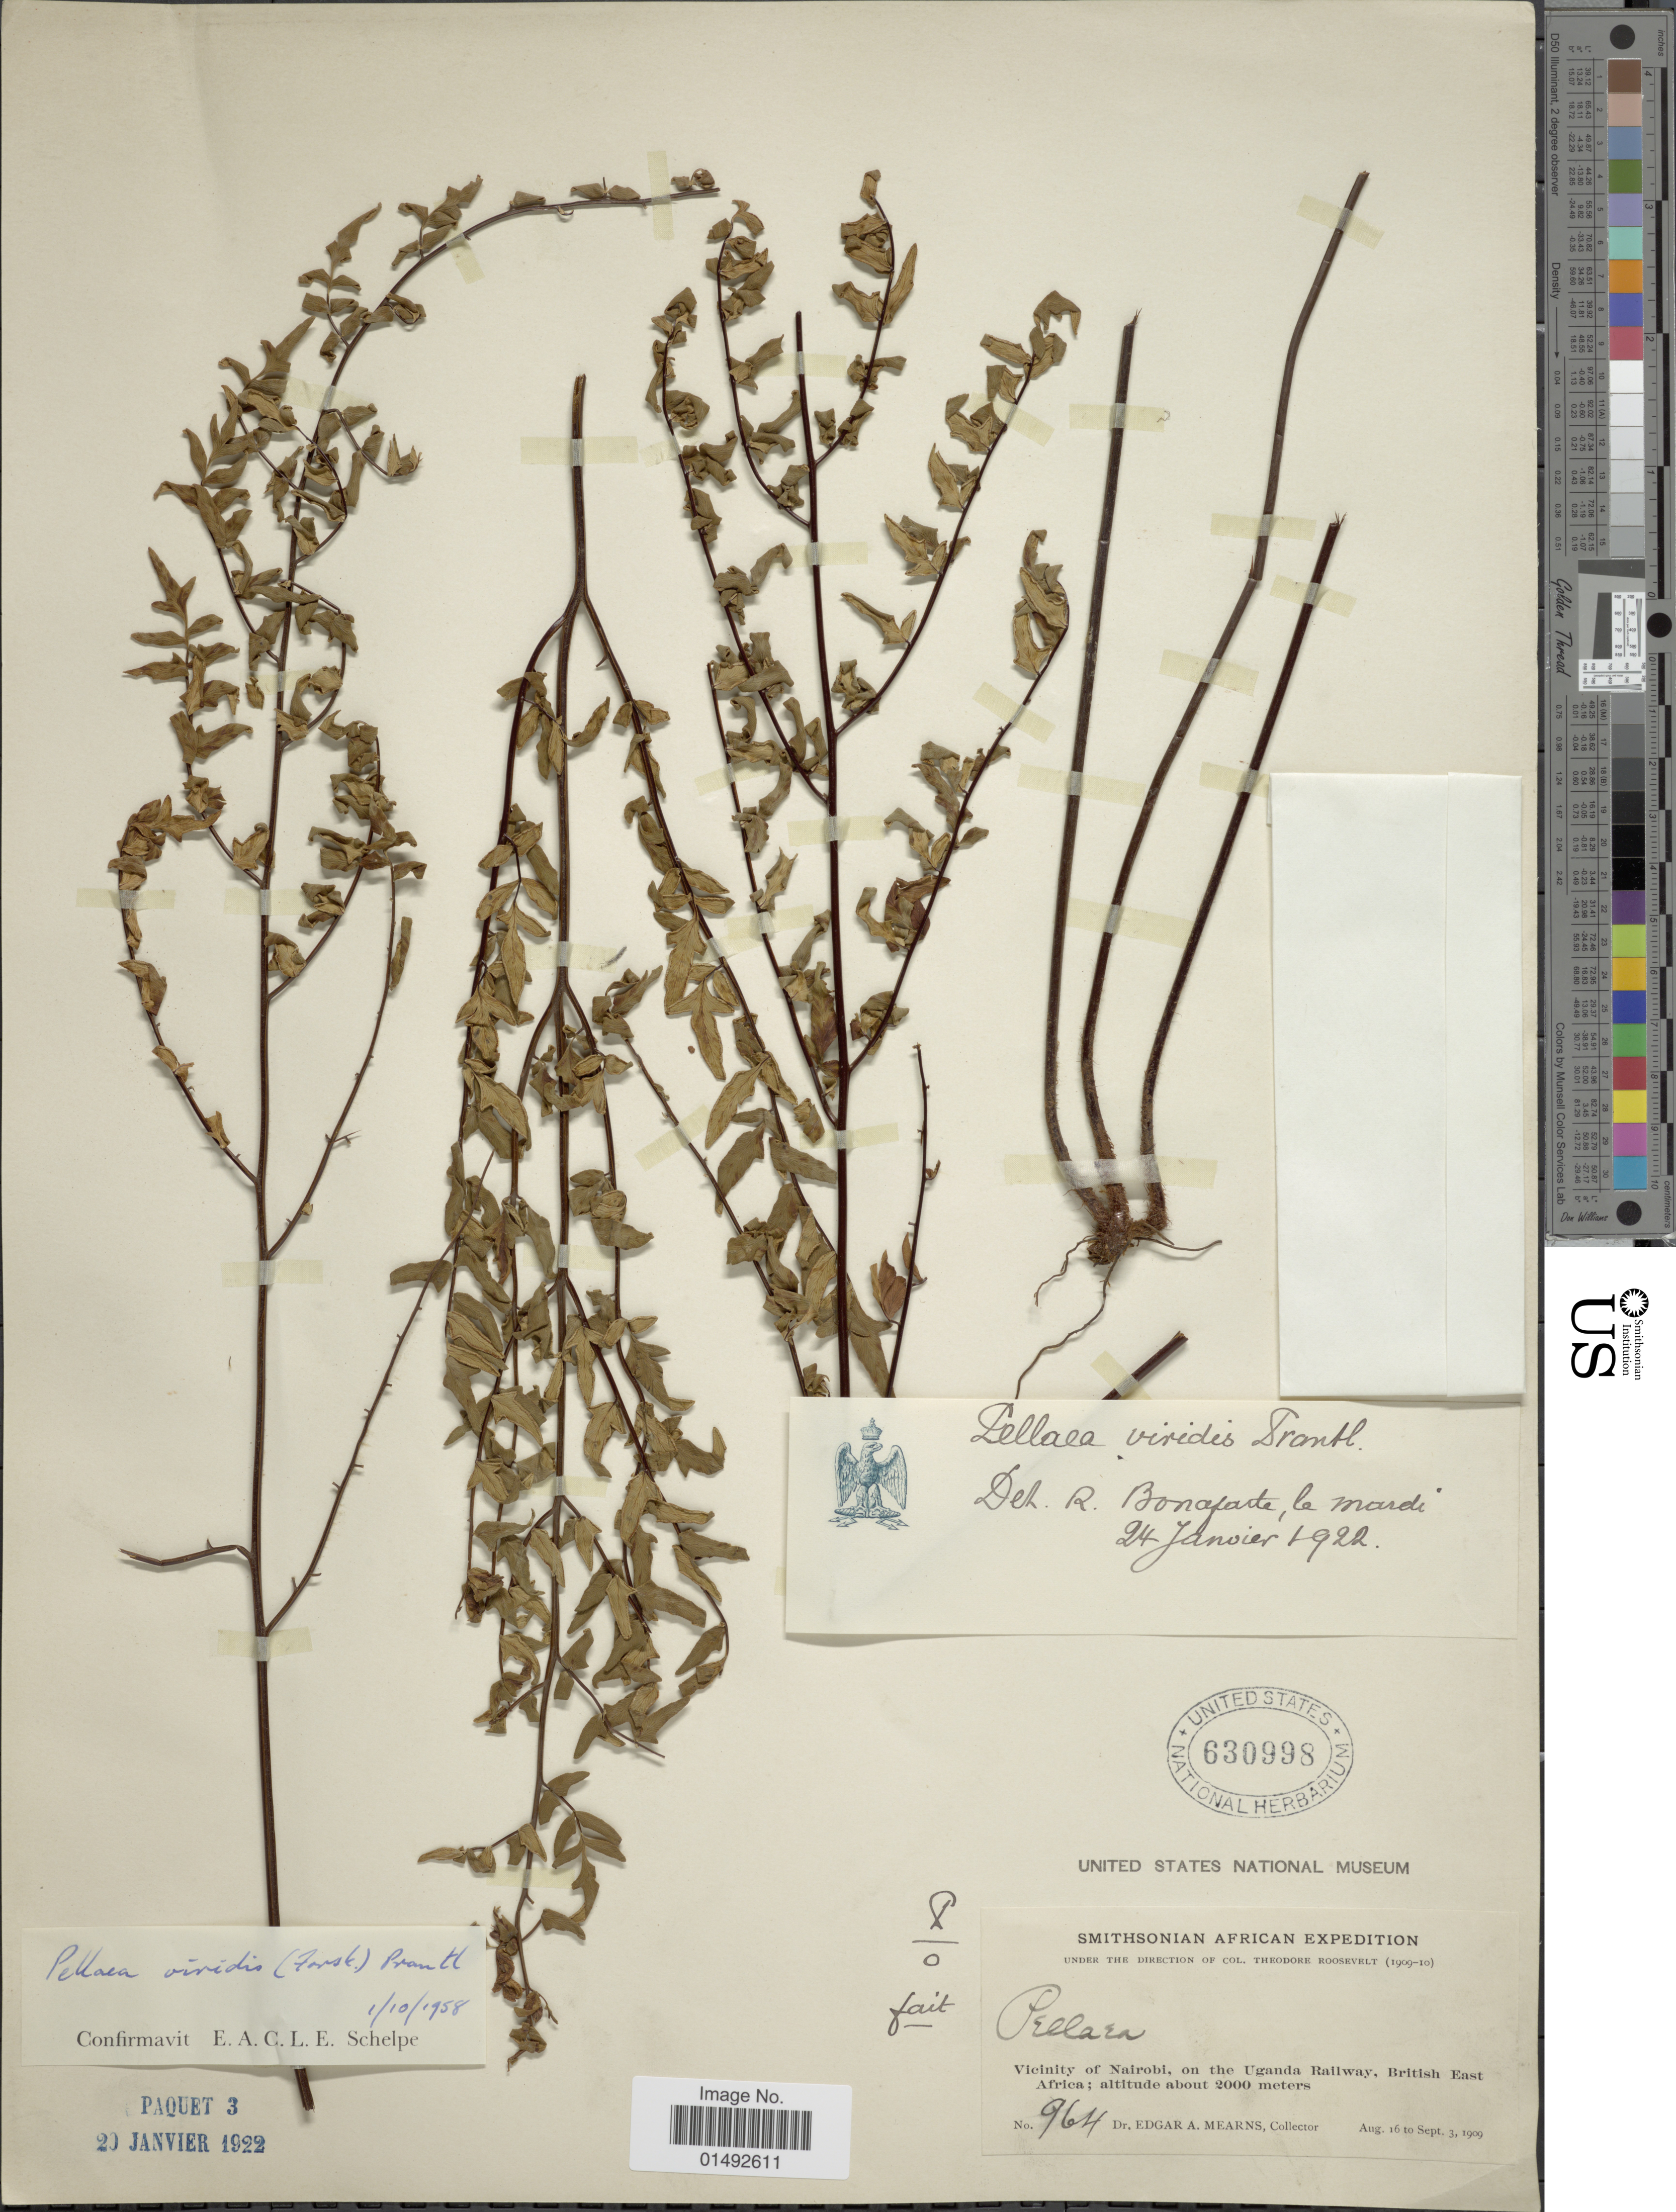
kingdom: Plantae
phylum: Tracheophyta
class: Polypodiopsida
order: Polypodiales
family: Pteridaceae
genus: Pellaea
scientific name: Pellaea viridis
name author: (Forssk.) Prantl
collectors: E. A. Mearns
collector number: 694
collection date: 1909-08-16/1909-09-03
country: Kenya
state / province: Nairobi Area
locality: Vicinity of Nairobi, on the Uganda Railway, British East Africa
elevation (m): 2000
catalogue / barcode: US 630998